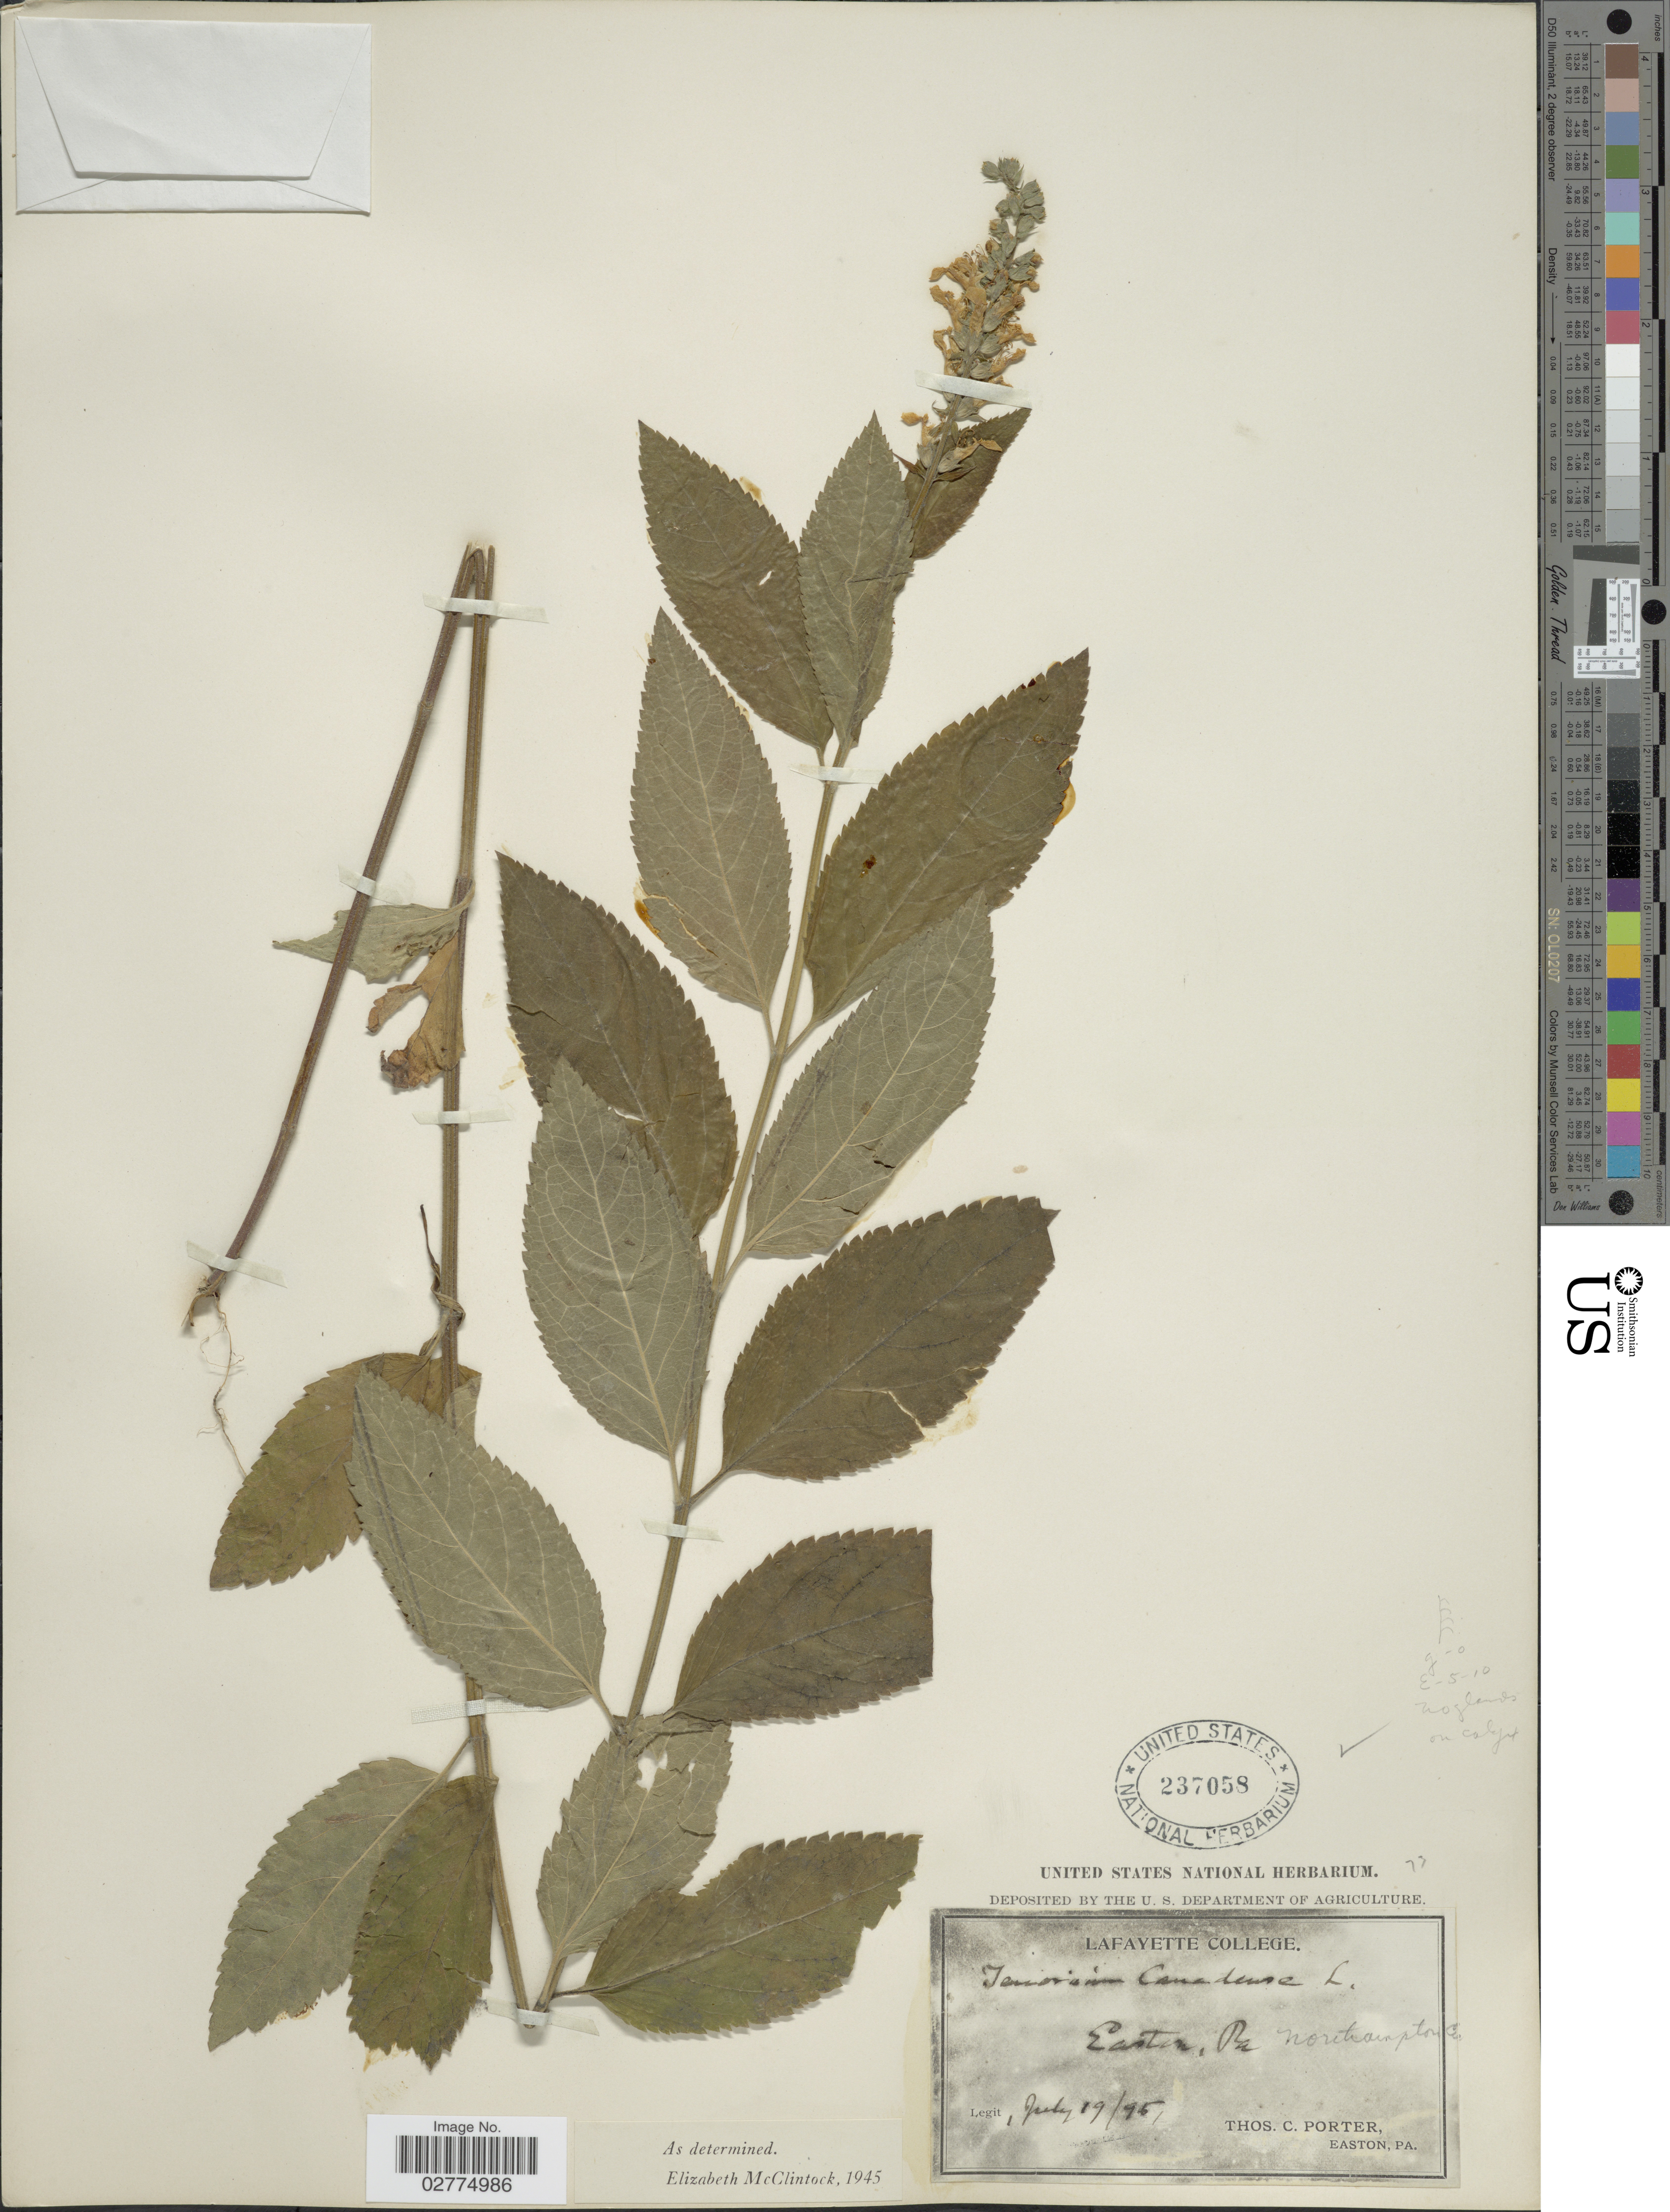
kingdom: Plantae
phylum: Tracheophyta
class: Magnoliopsida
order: Lamiales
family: Lamiaceae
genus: Teucrium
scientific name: Teucrium canadense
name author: L.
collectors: T. Porter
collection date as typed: Transcribed d/m/y: 19/7/95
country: United States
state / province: Pennsylvania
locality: Easton, Northampton Co.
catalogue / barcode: US 237058